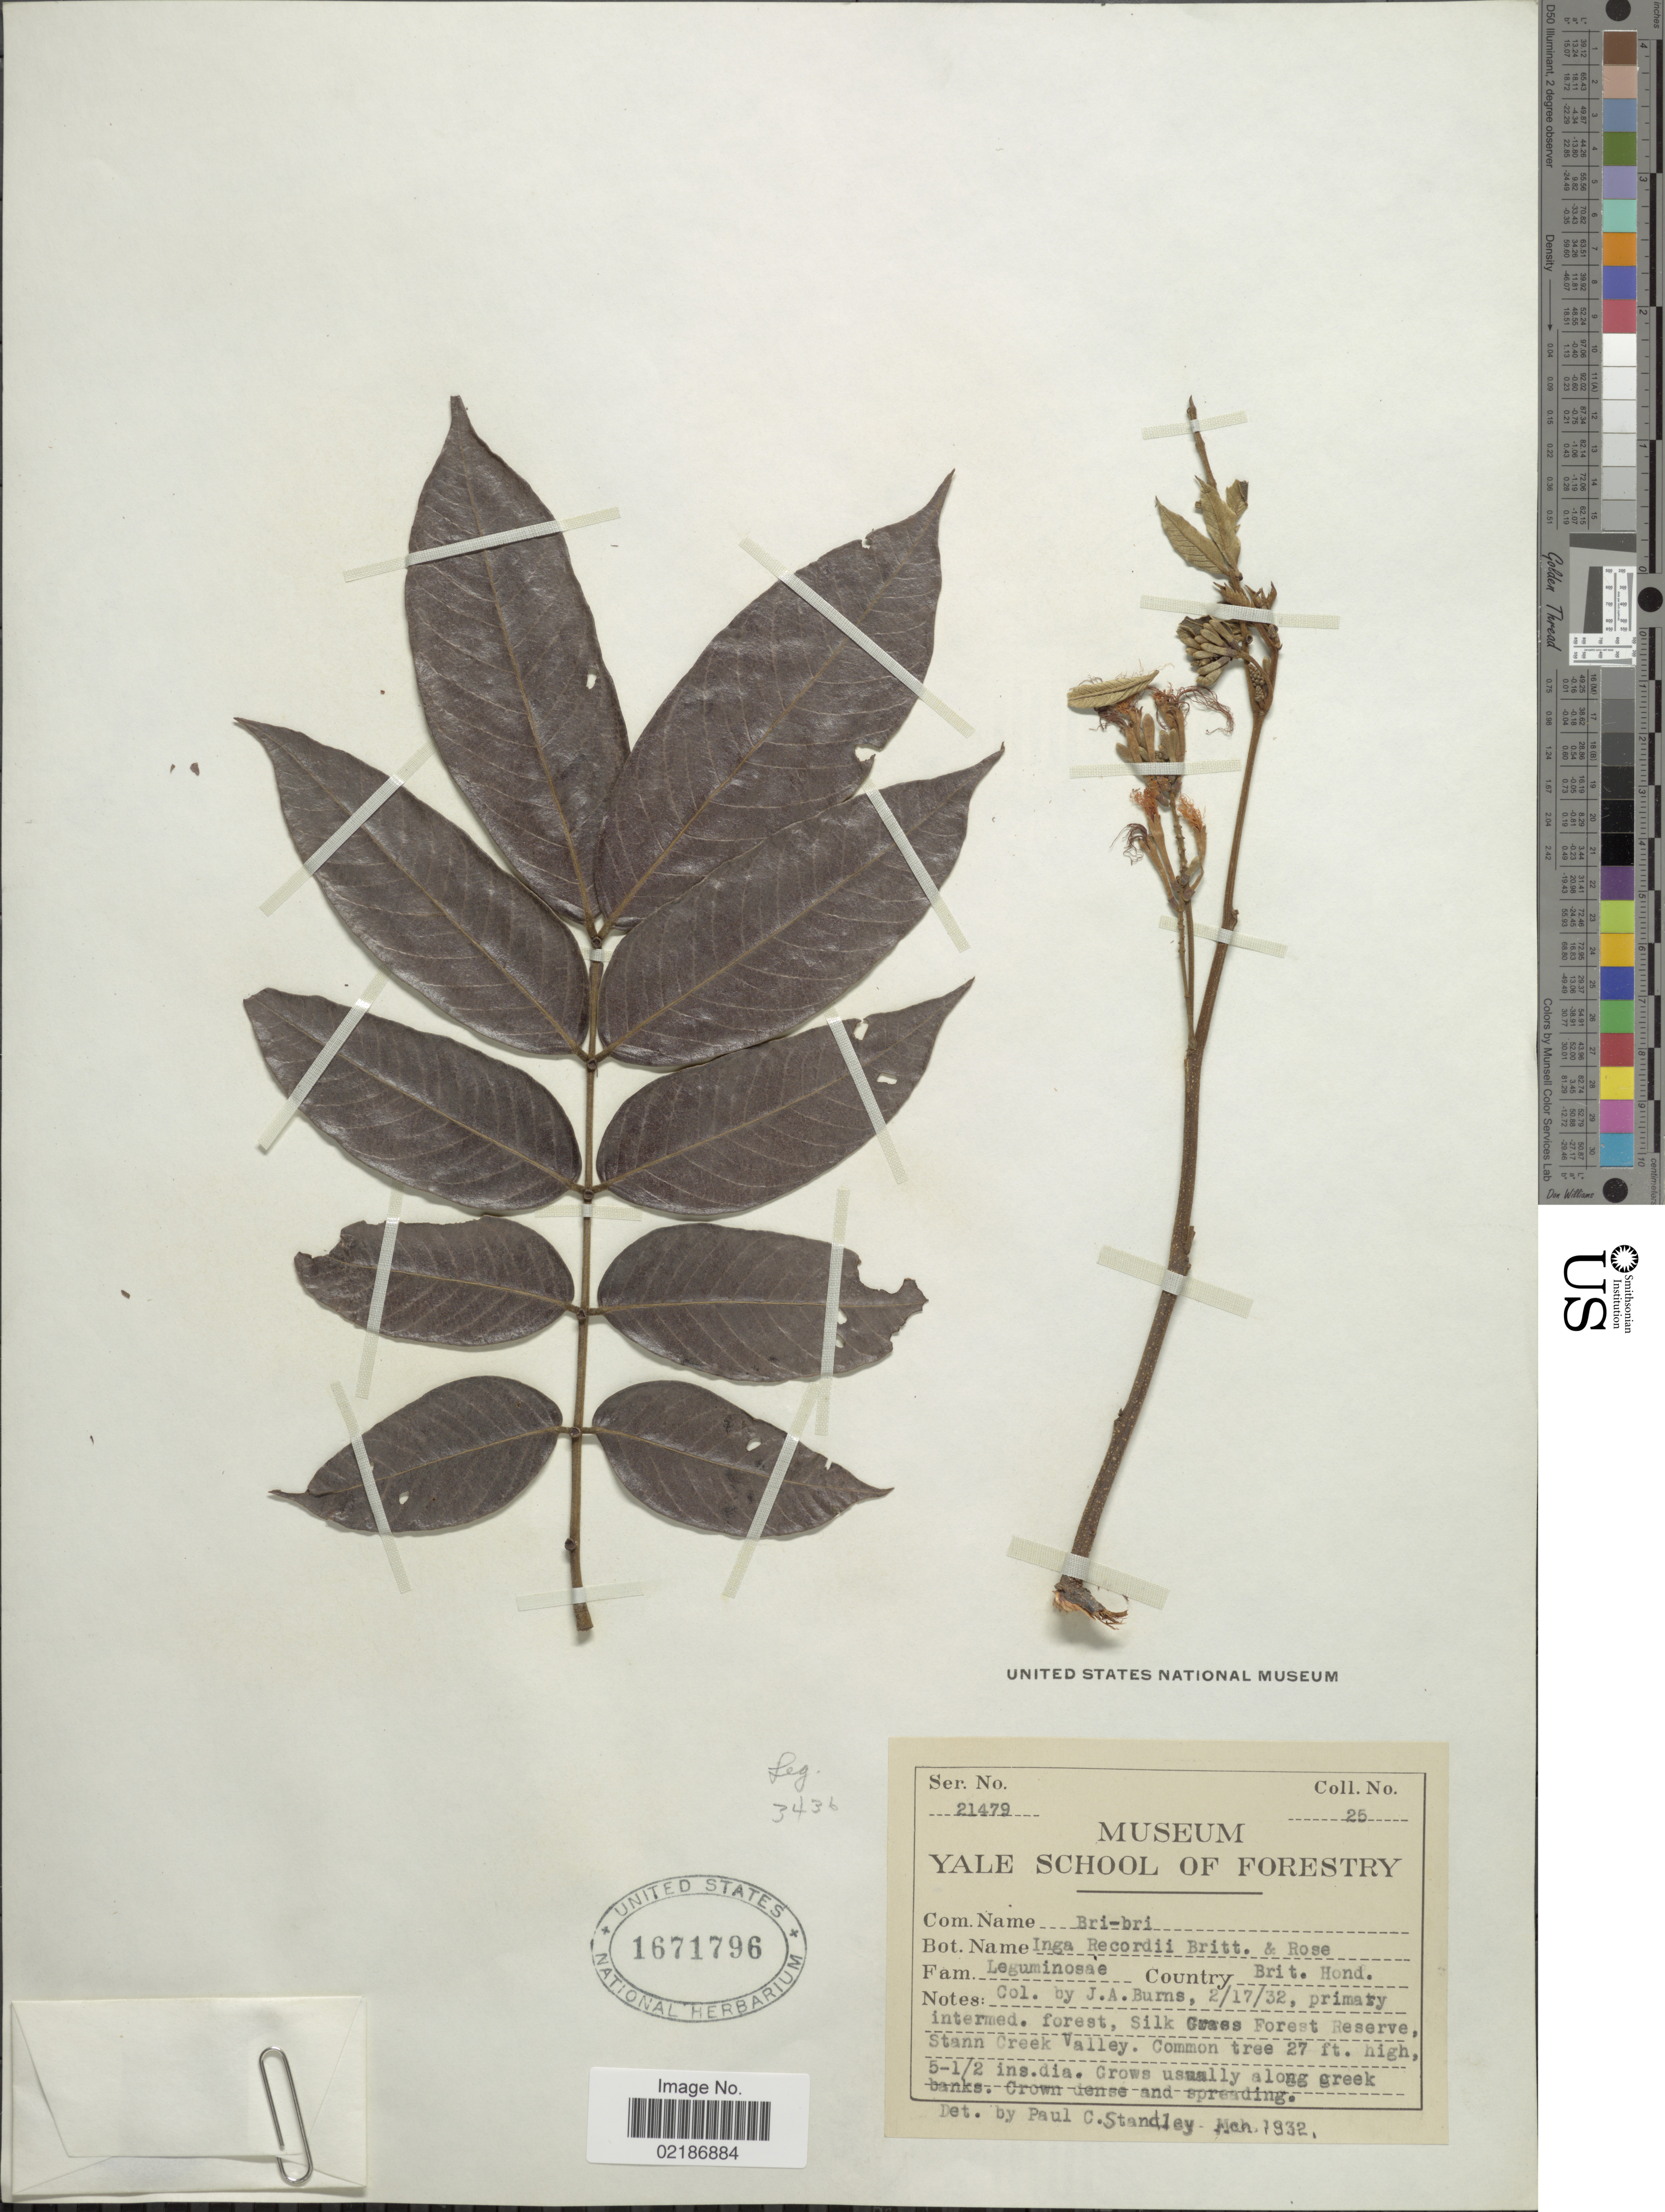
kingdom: Plantae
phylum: Tracheophyta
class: Magnoliopsida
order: Fabales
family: Fabaceae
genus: Inga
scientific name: Inga thibaudiana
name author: DC.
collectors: J. Burns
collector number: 25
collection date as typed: Transcribed d/m/y: 17/2/32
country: Belize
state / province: Stann Creek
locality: Brit. Honduras, Silk Grass Forest Reserve, Stann Creek Valley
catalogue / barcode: US 1671796